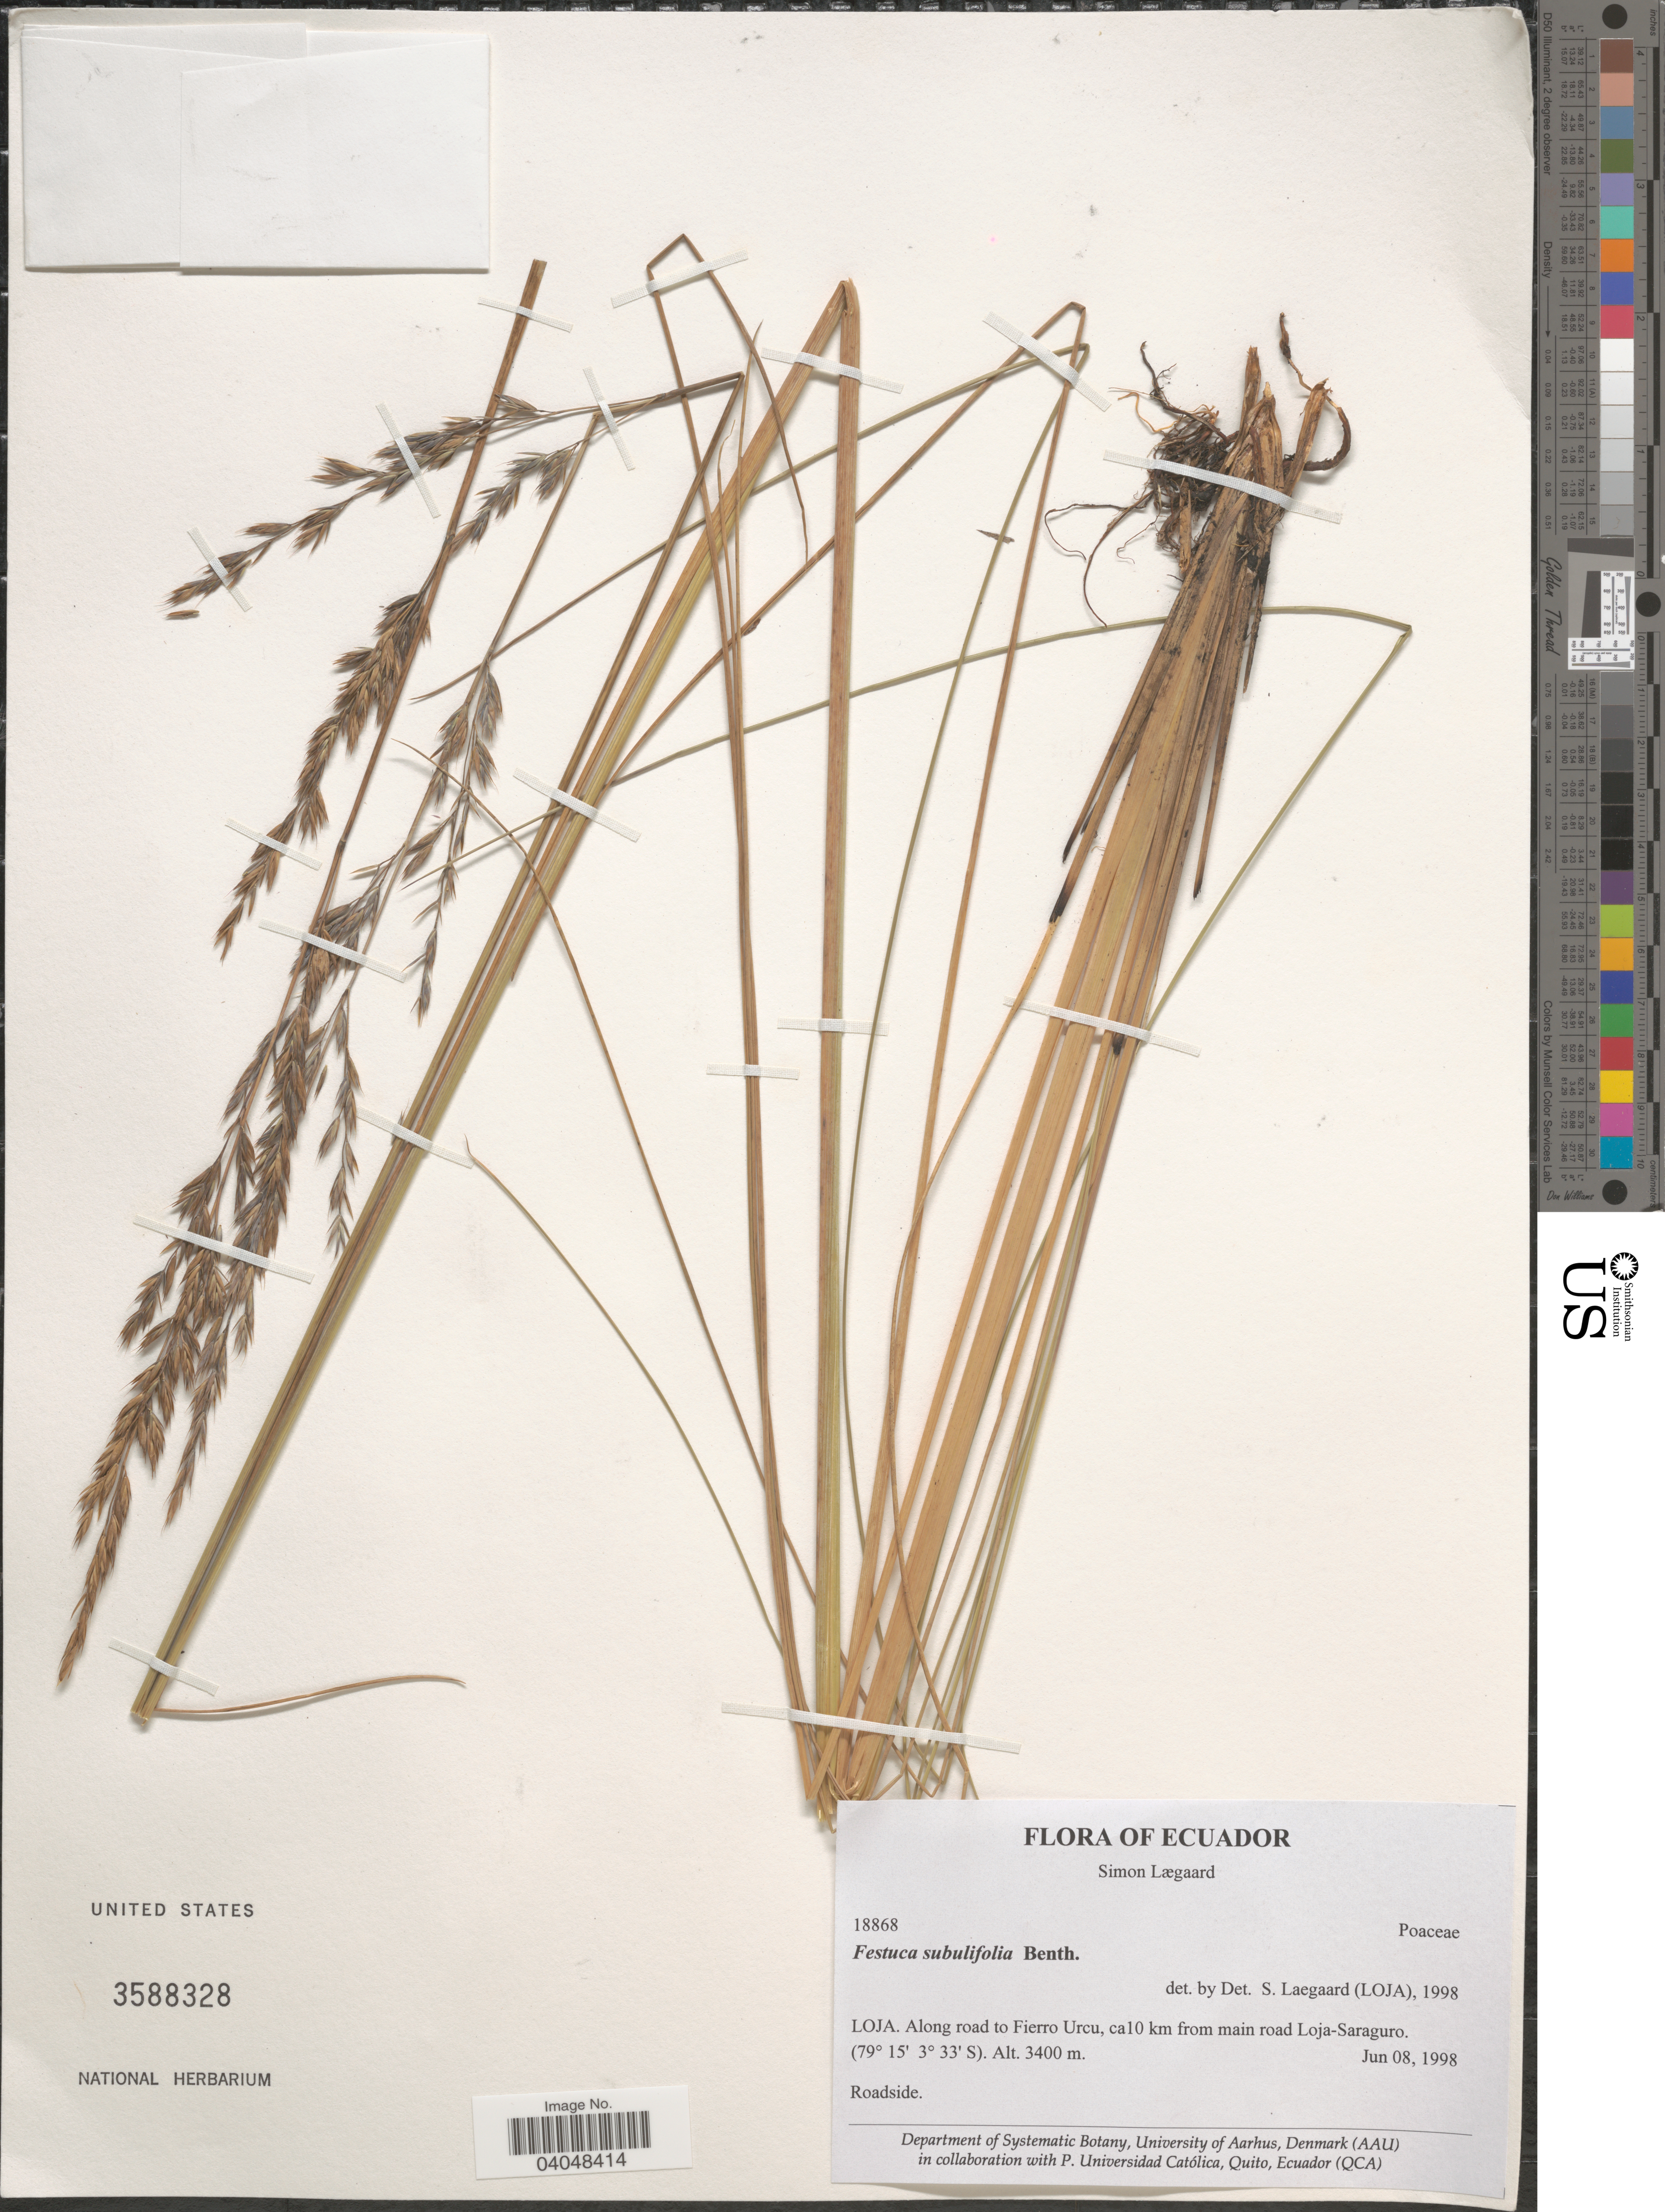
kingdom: Plantae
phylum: Tracheophyta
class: Liliopsida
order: Poales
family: Poaceae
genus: Festuca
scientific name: Festuca subulifolia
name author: Benth.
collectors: S. Lægaard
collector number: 18868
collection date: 1998-06-08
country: Ecuador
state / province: Loja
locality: Along road to Fierro Urcu, ca10 km from main road Loja-Saraguro.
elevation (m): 3400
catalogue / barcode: US 3588328